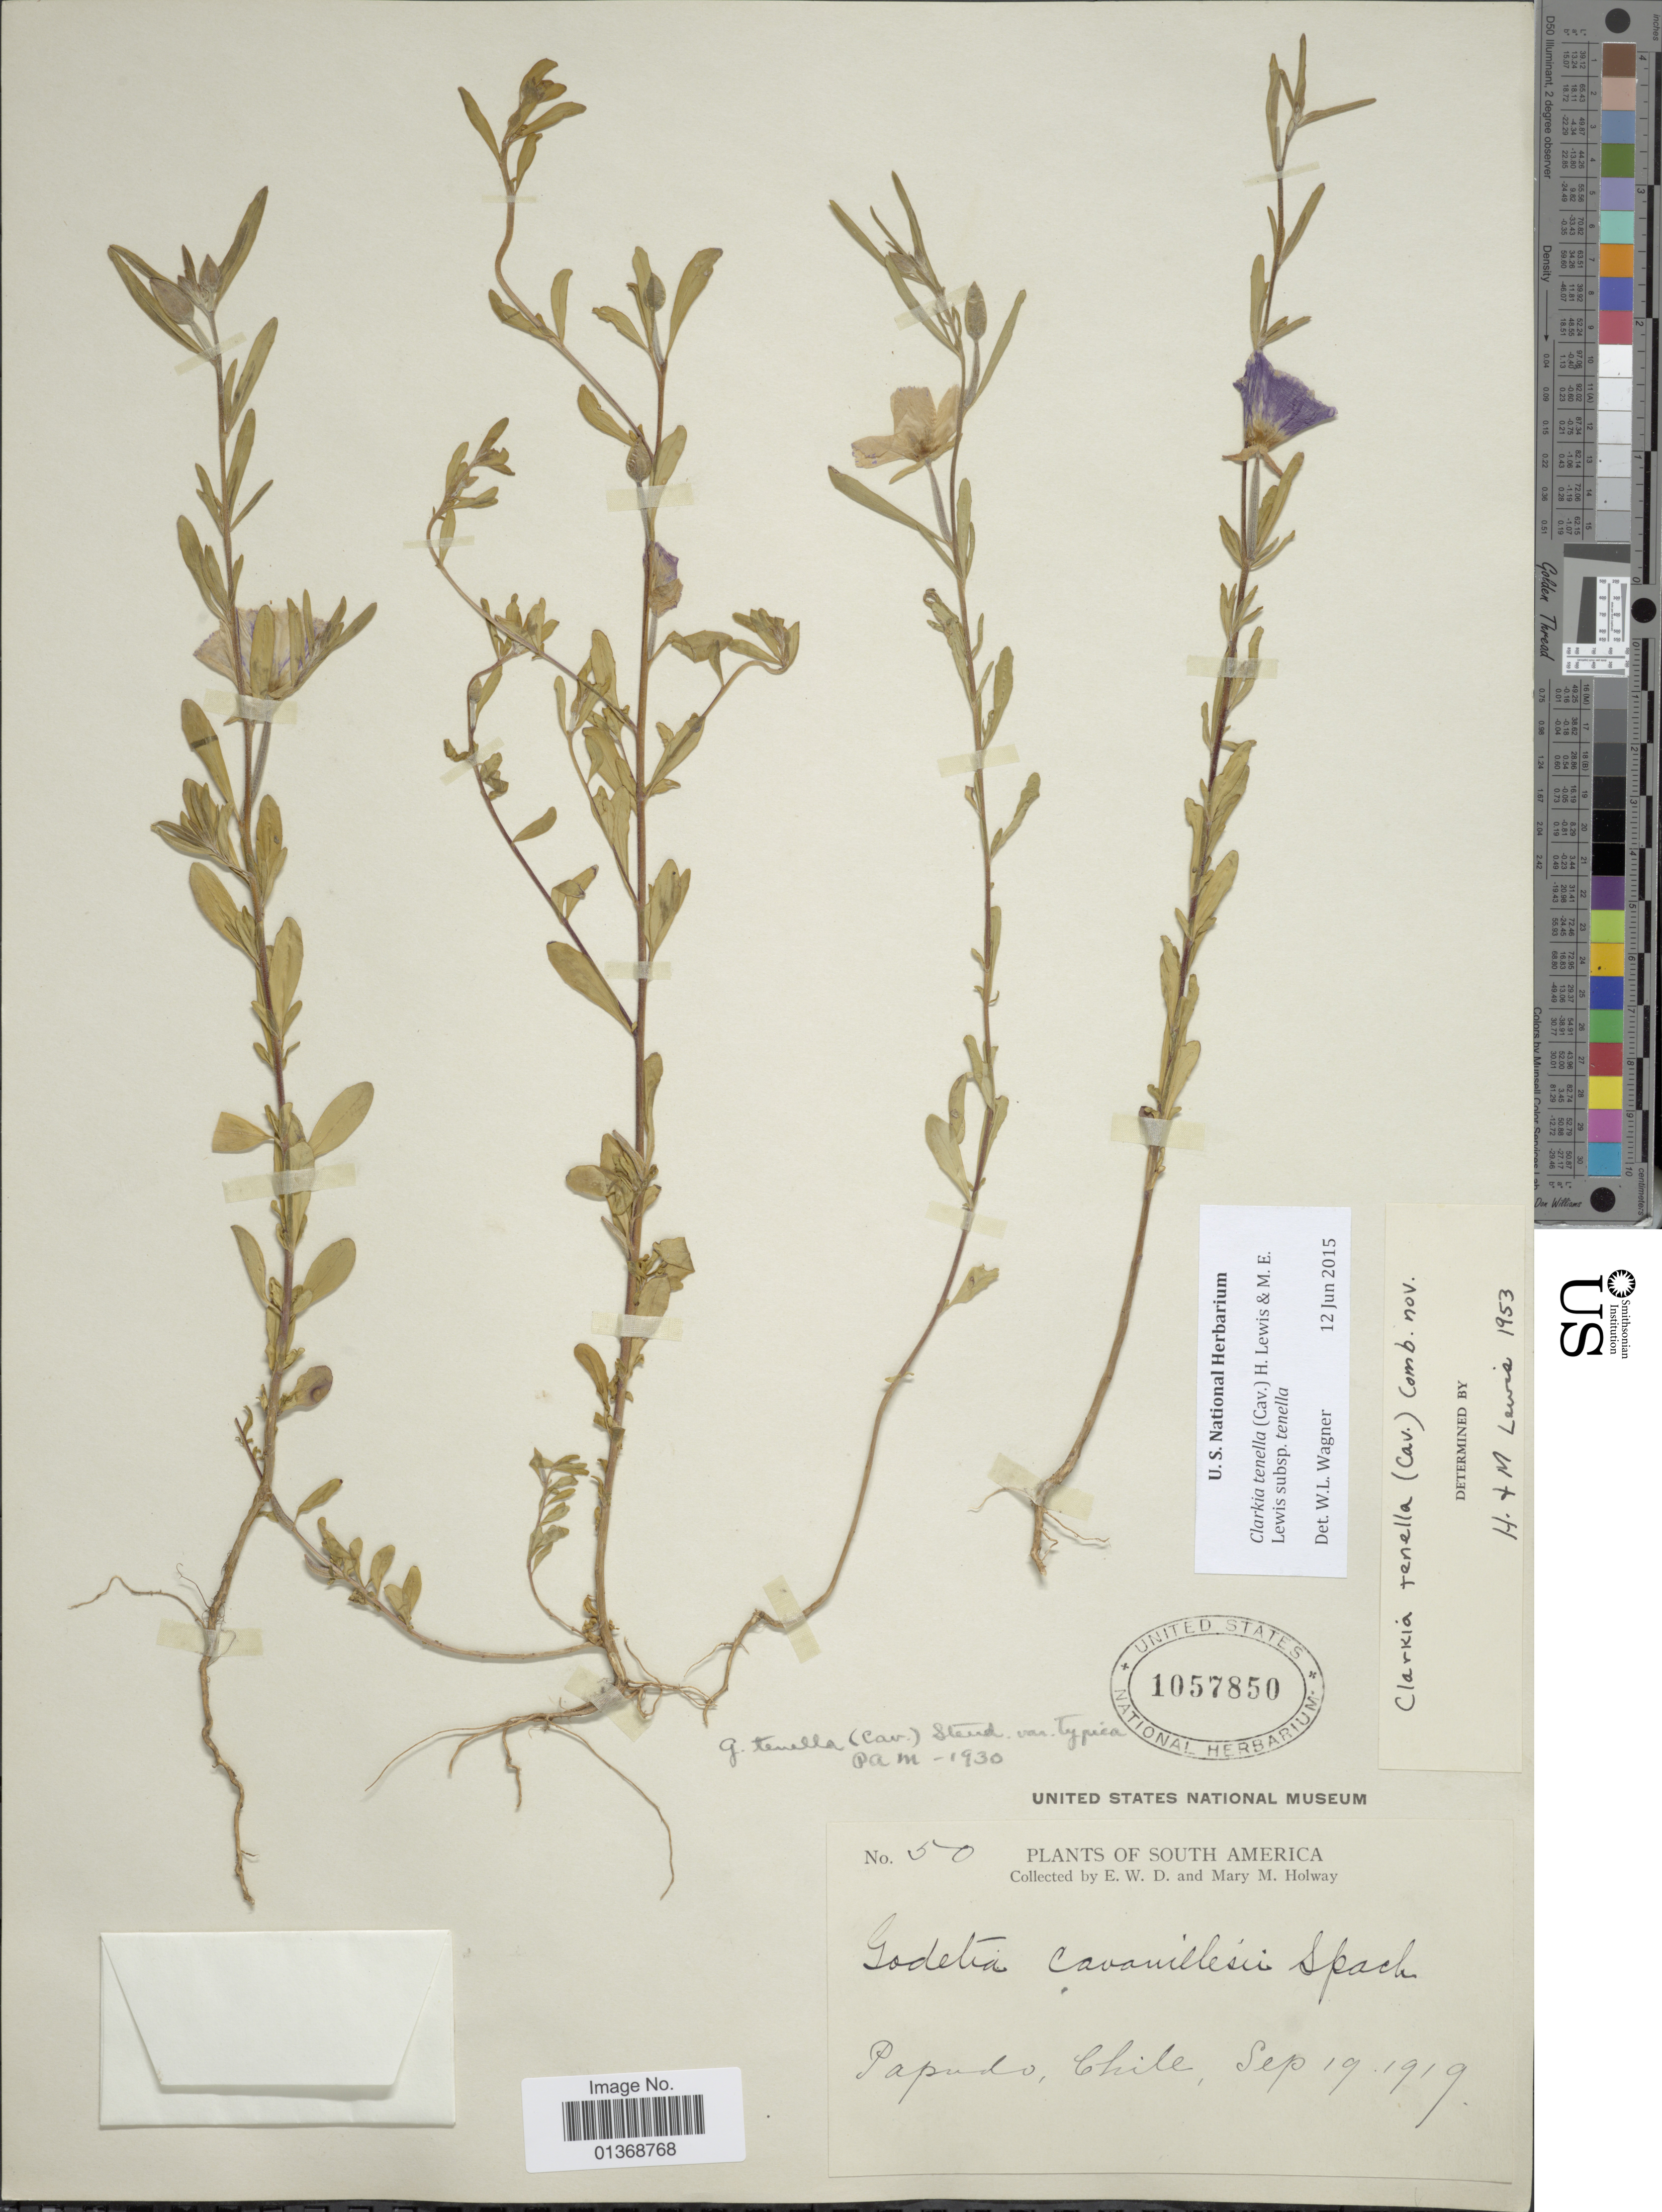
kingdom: Plantae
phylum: Tracheophyta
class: Magnoliopsida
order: Myrtales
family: Onagraceae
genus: Clarkia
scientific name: Clarkia tenella subsp. tenella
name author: (Cav.) F. H. Lewis & M.E. Lewis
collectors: E. W. D. Holway & M. M. Holway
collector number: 50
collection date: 1919-09-19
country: Chile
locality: South America, Papudo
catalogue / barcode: US 1057850